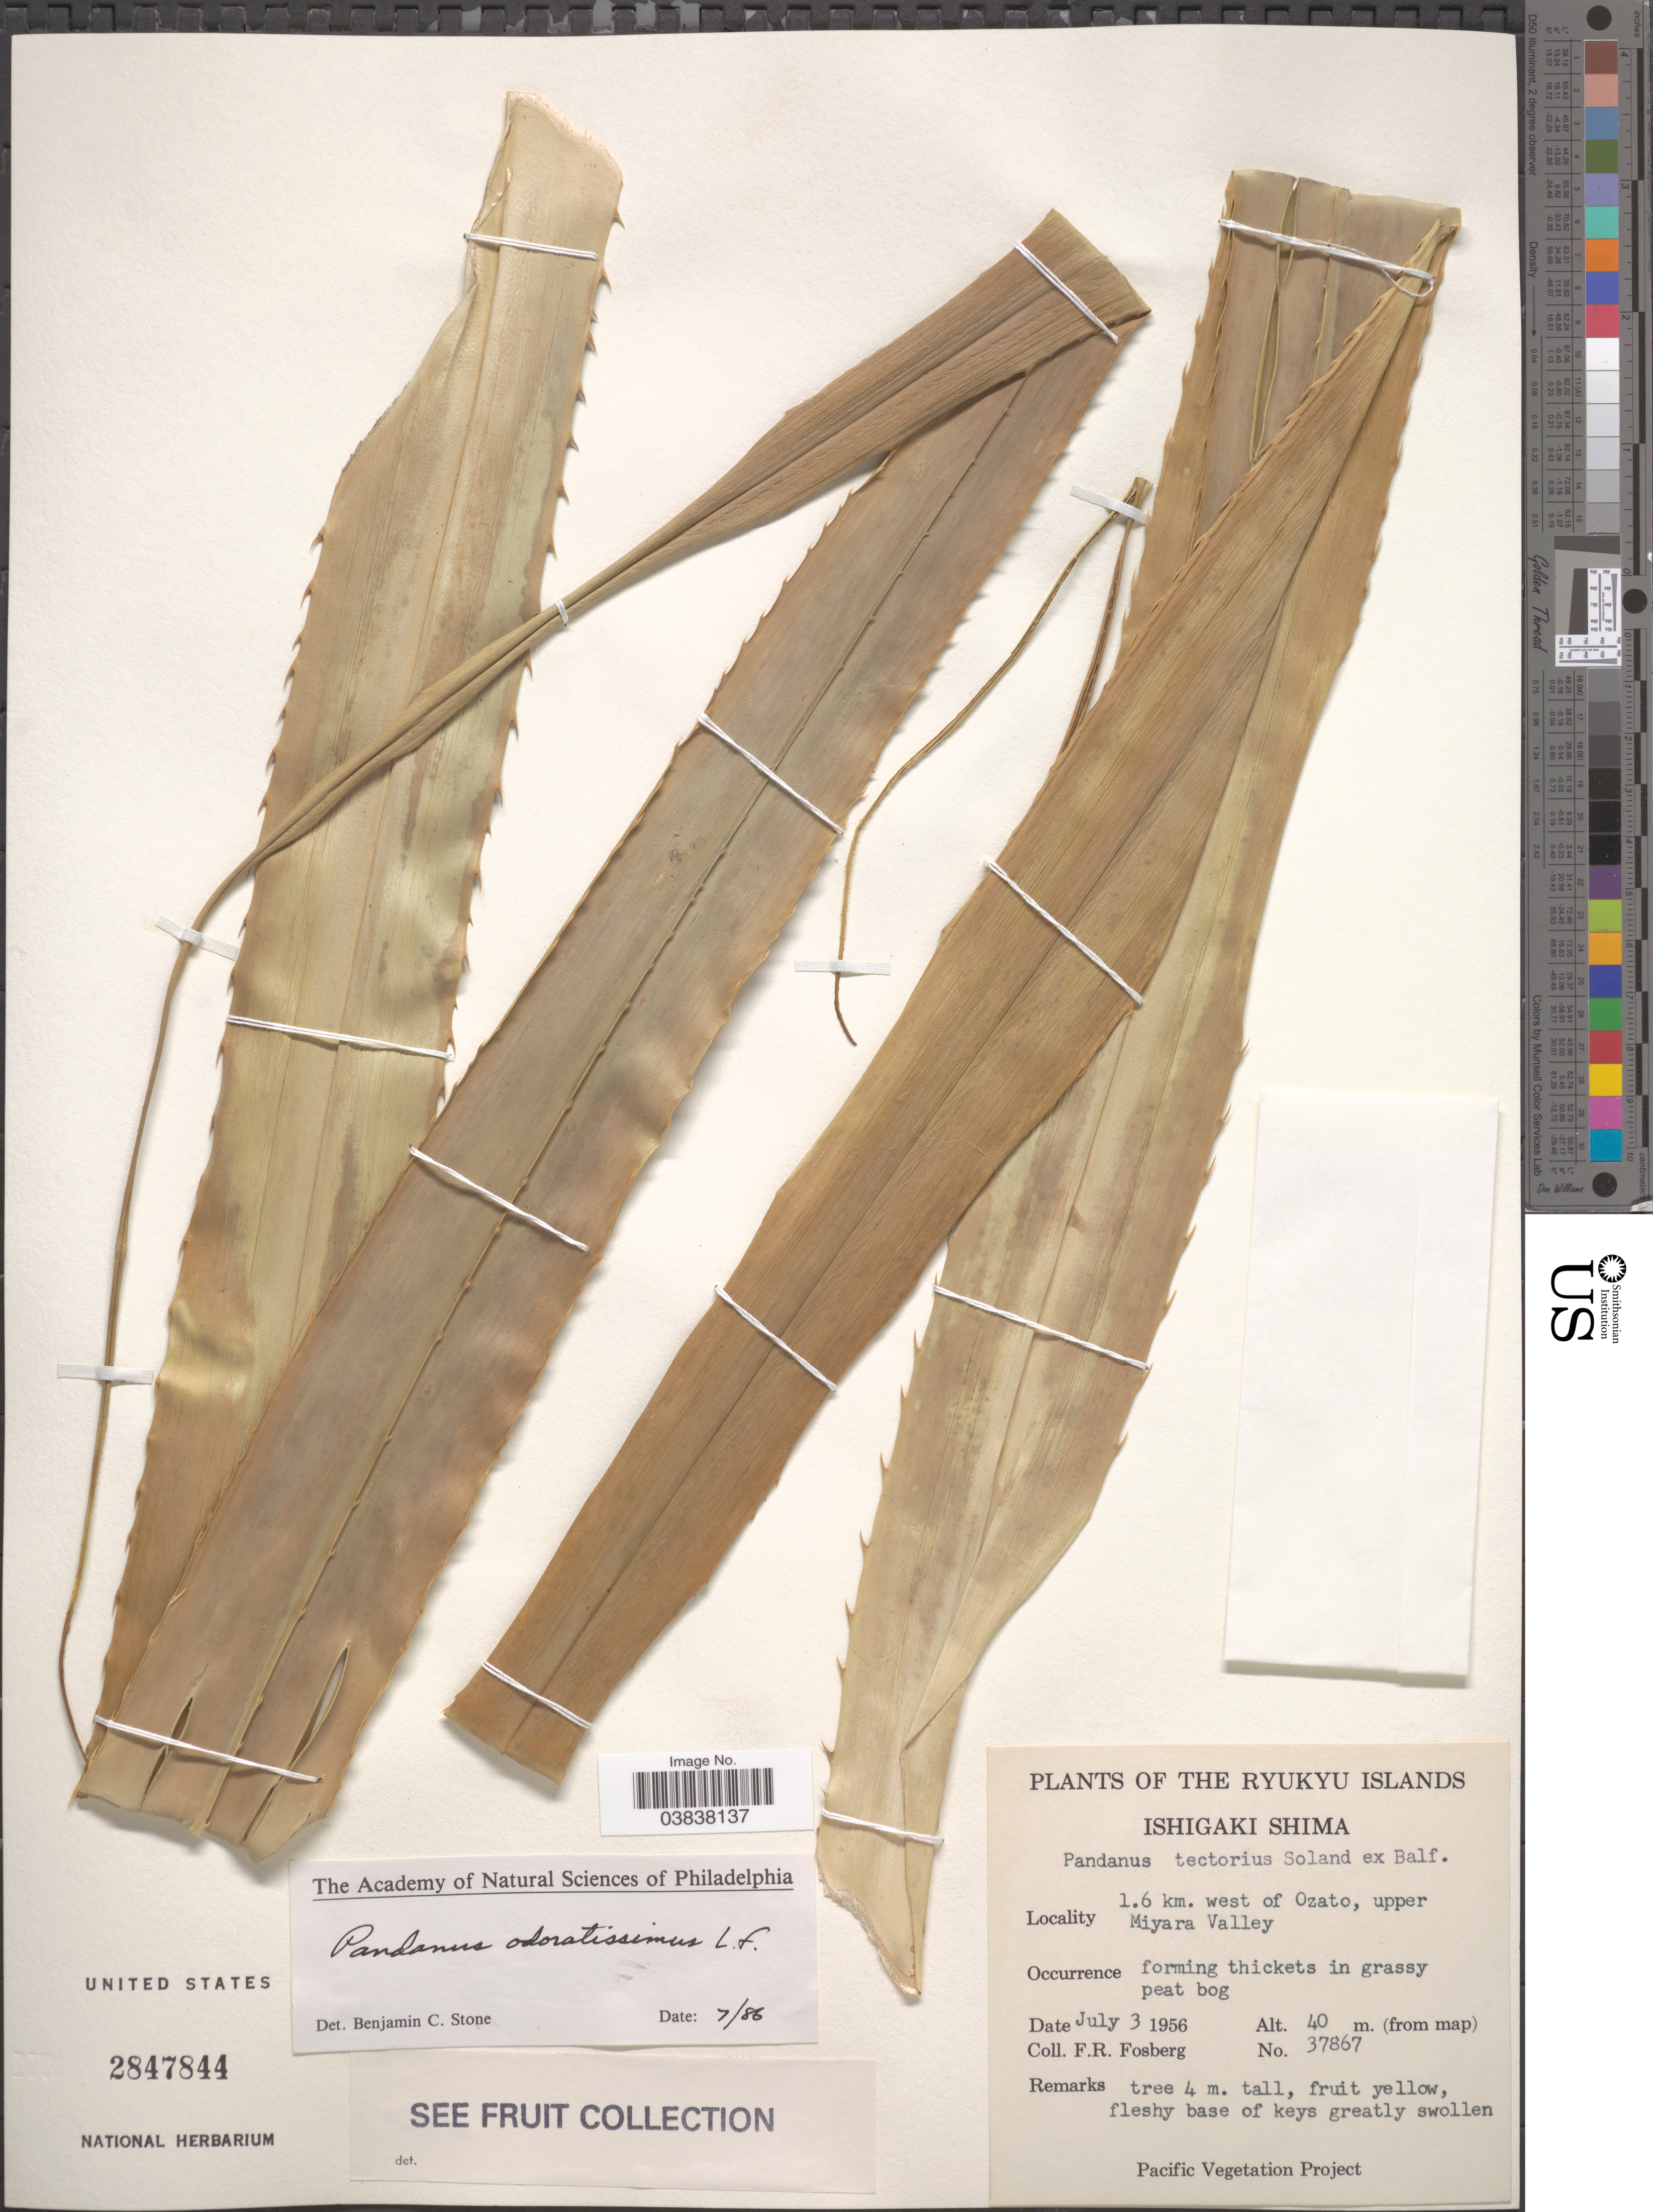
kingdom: Plantae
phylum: Tracheophyta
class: Liliopsida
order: Pandanales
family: Pandanaceae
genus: Pandanus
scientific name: Pandanus odoratissimus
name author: L. f.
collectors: F. R. Fosberg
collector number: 37867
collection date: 1956-07-03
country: Japan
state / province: Okinawa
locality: The Ryukyu Islands. Ishigaki Shima. 1.6 km. west of Ozato, upper Miyara Valley. Forming thickets in grassy peat bog.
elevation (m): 40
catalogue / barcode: US 2847844